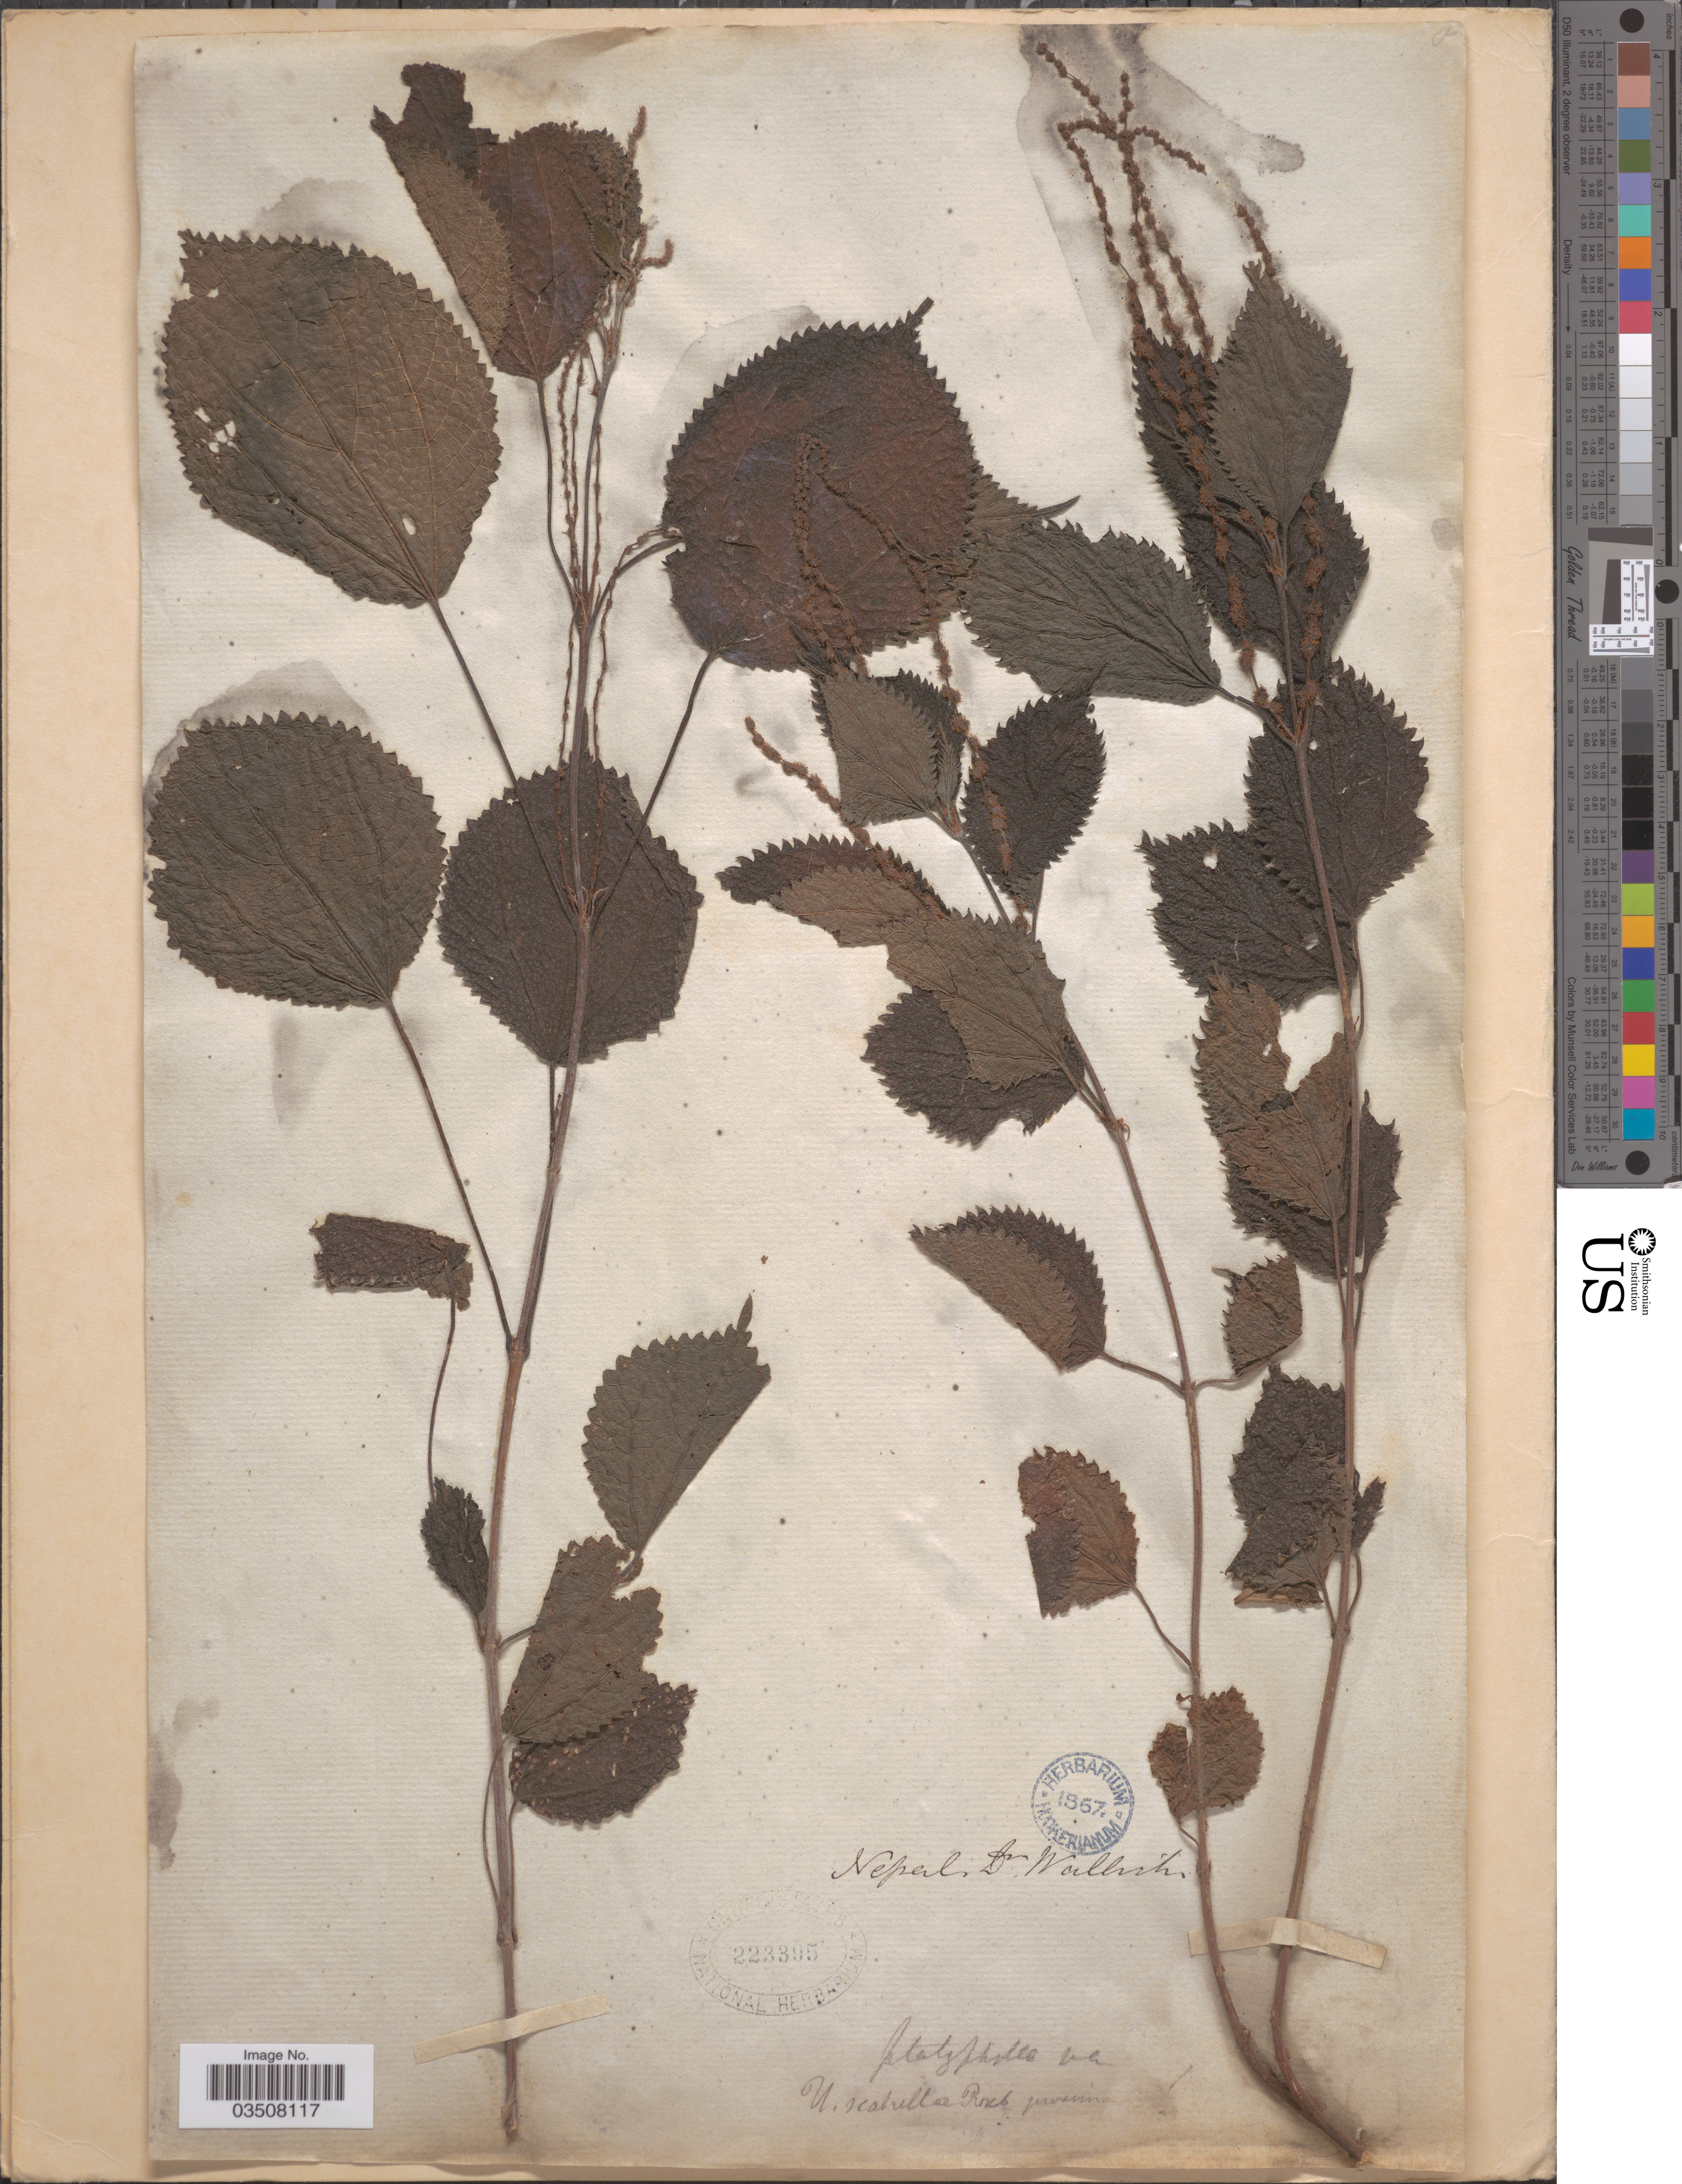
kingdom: Plantae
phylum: Tracheophyta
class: Magnoliopsida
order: Rosales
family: Urticaceae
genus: Boehmeria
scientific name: Boehmeria virgata var. scabrella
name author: (Roxb.) Friis & Wilmot-Dear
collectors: -- Wallich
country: Nepal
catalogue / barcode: US 223395